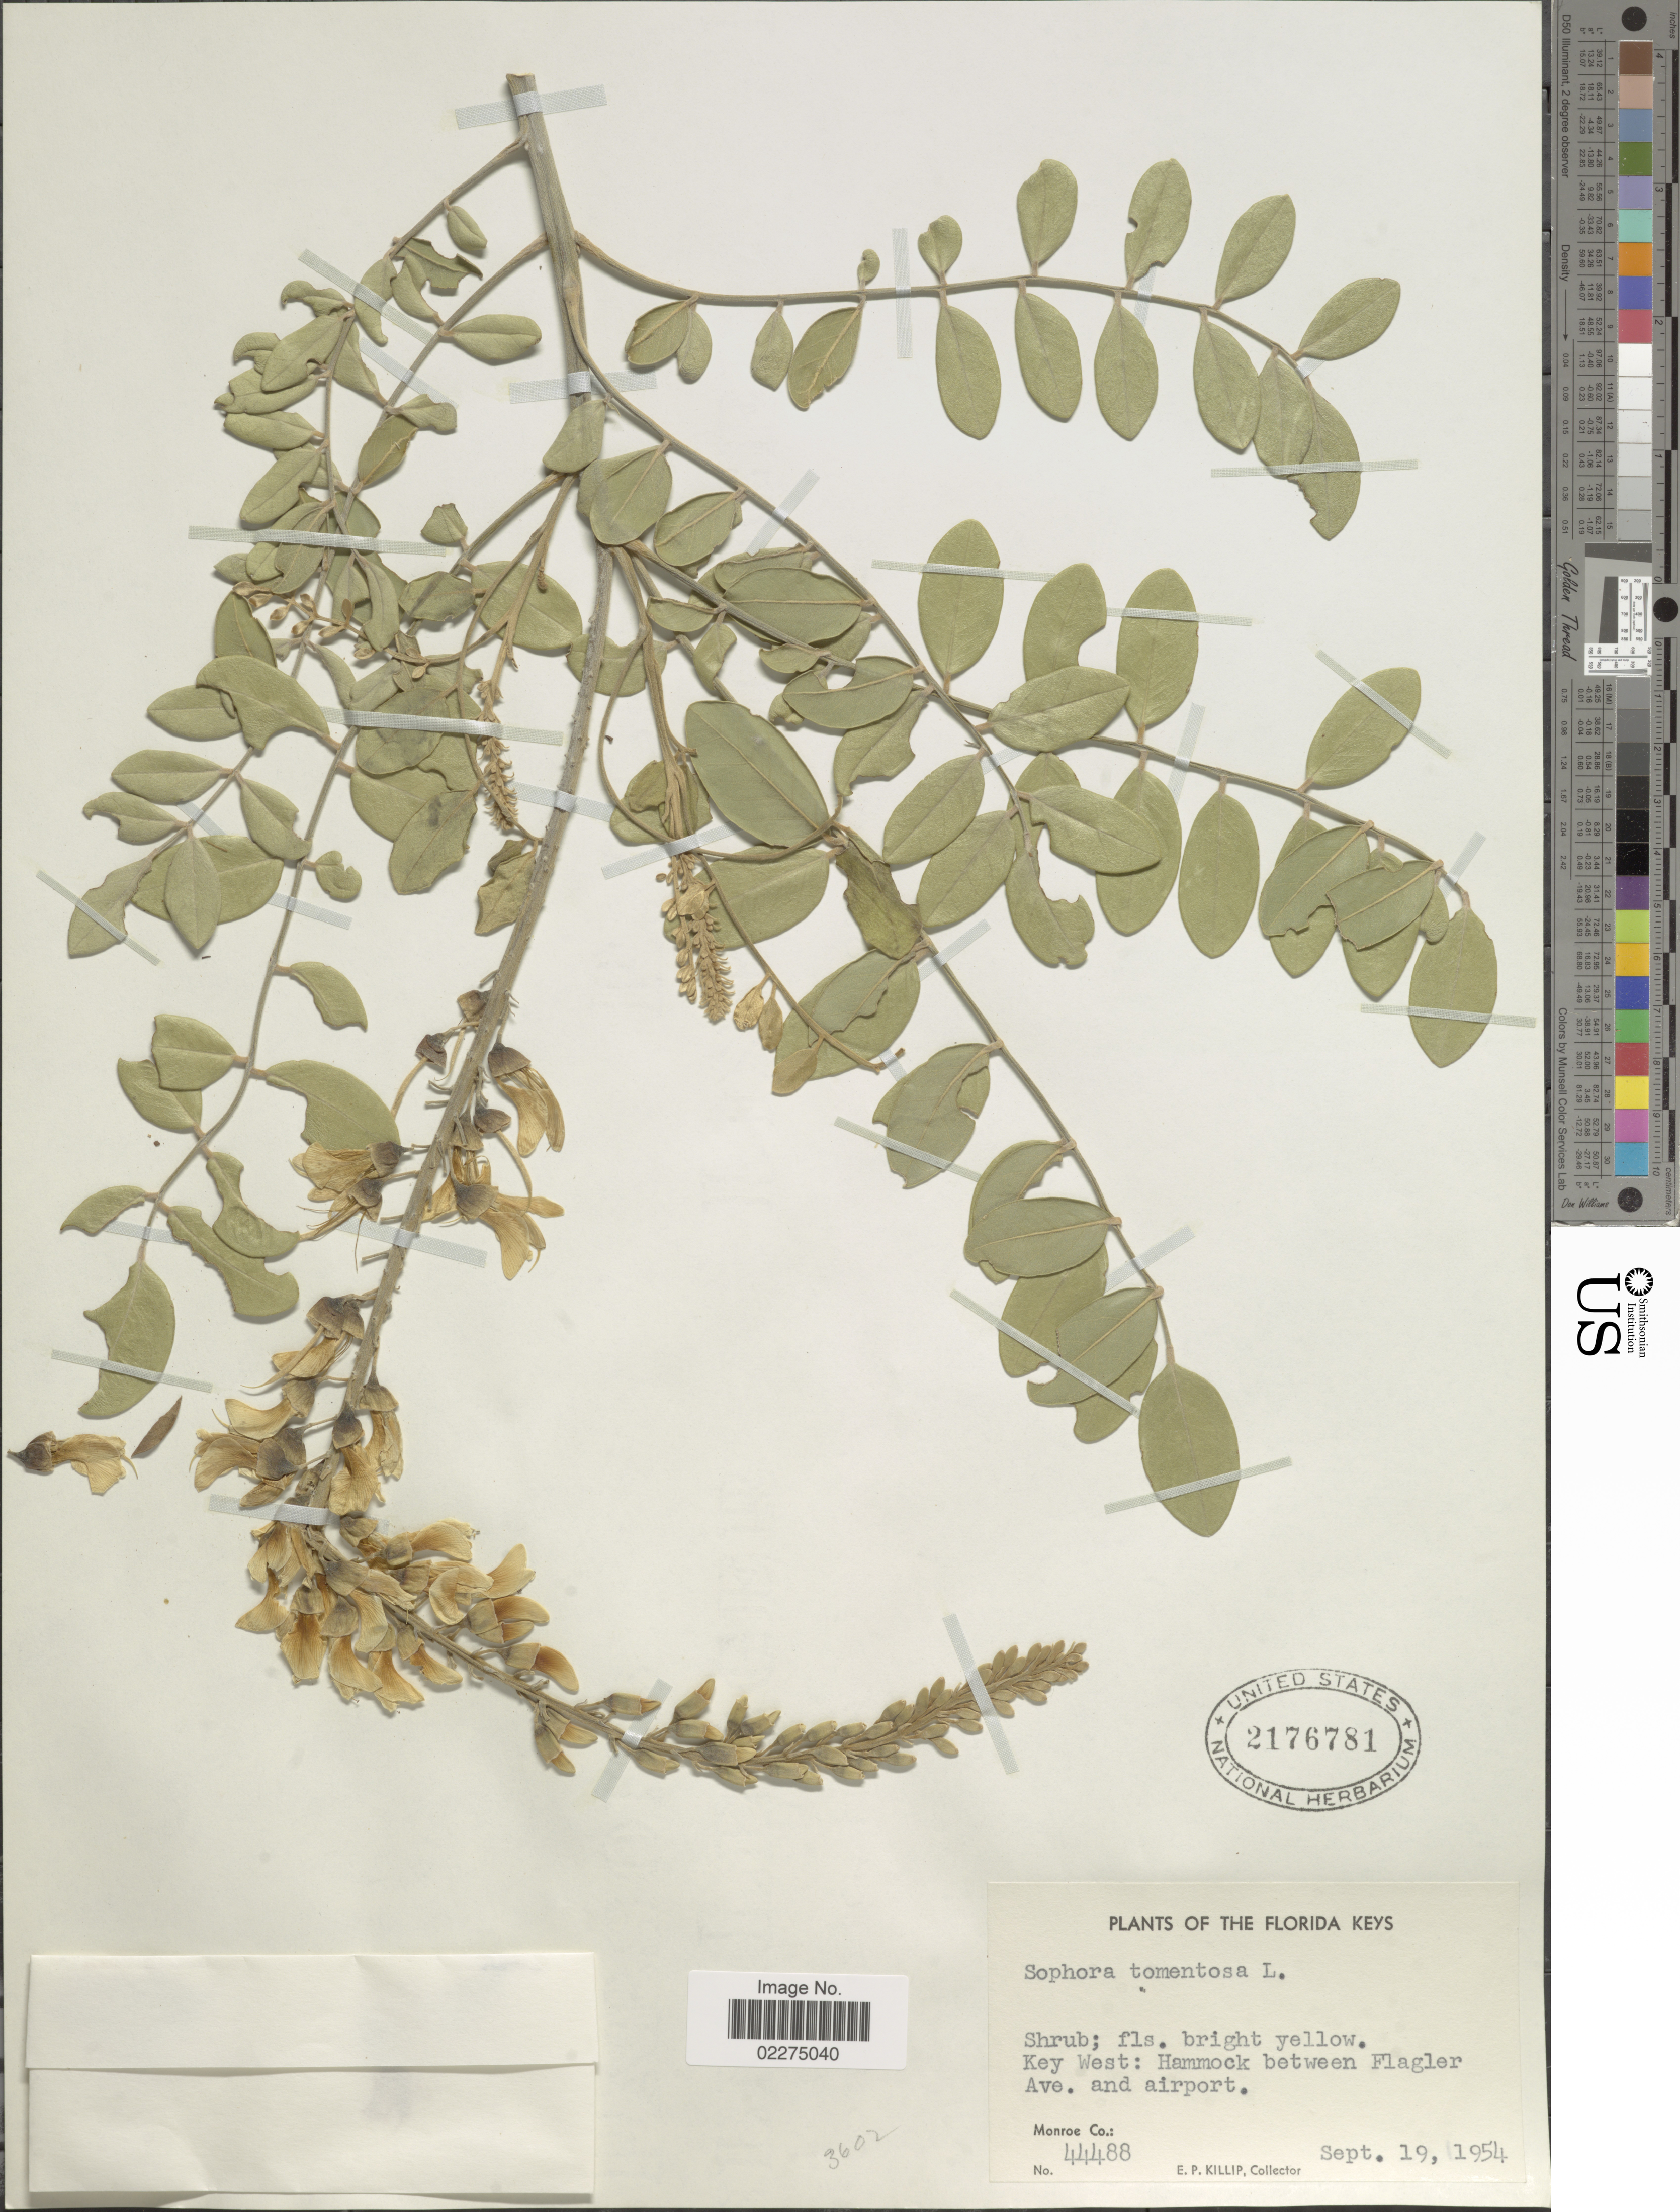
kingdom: Plantae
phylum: Tracheophyta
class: Magnoliopsida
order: Fabales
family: Fabaceae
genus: Sophora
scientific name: Sophora tomentosa var. truncata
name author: Torr. & A. Gray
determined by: Strong, Mark T., (BOT), Smithsonian Institution - National Museum of Natural History (UNITED STATES)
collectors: E. P. Killip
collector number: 44488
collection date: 1954-09-19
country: United States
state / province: Florida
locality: Florida Keys. Key West: Hammock between Flagler and Ave. and airport. Monroe Co.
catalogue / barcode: US 2176781